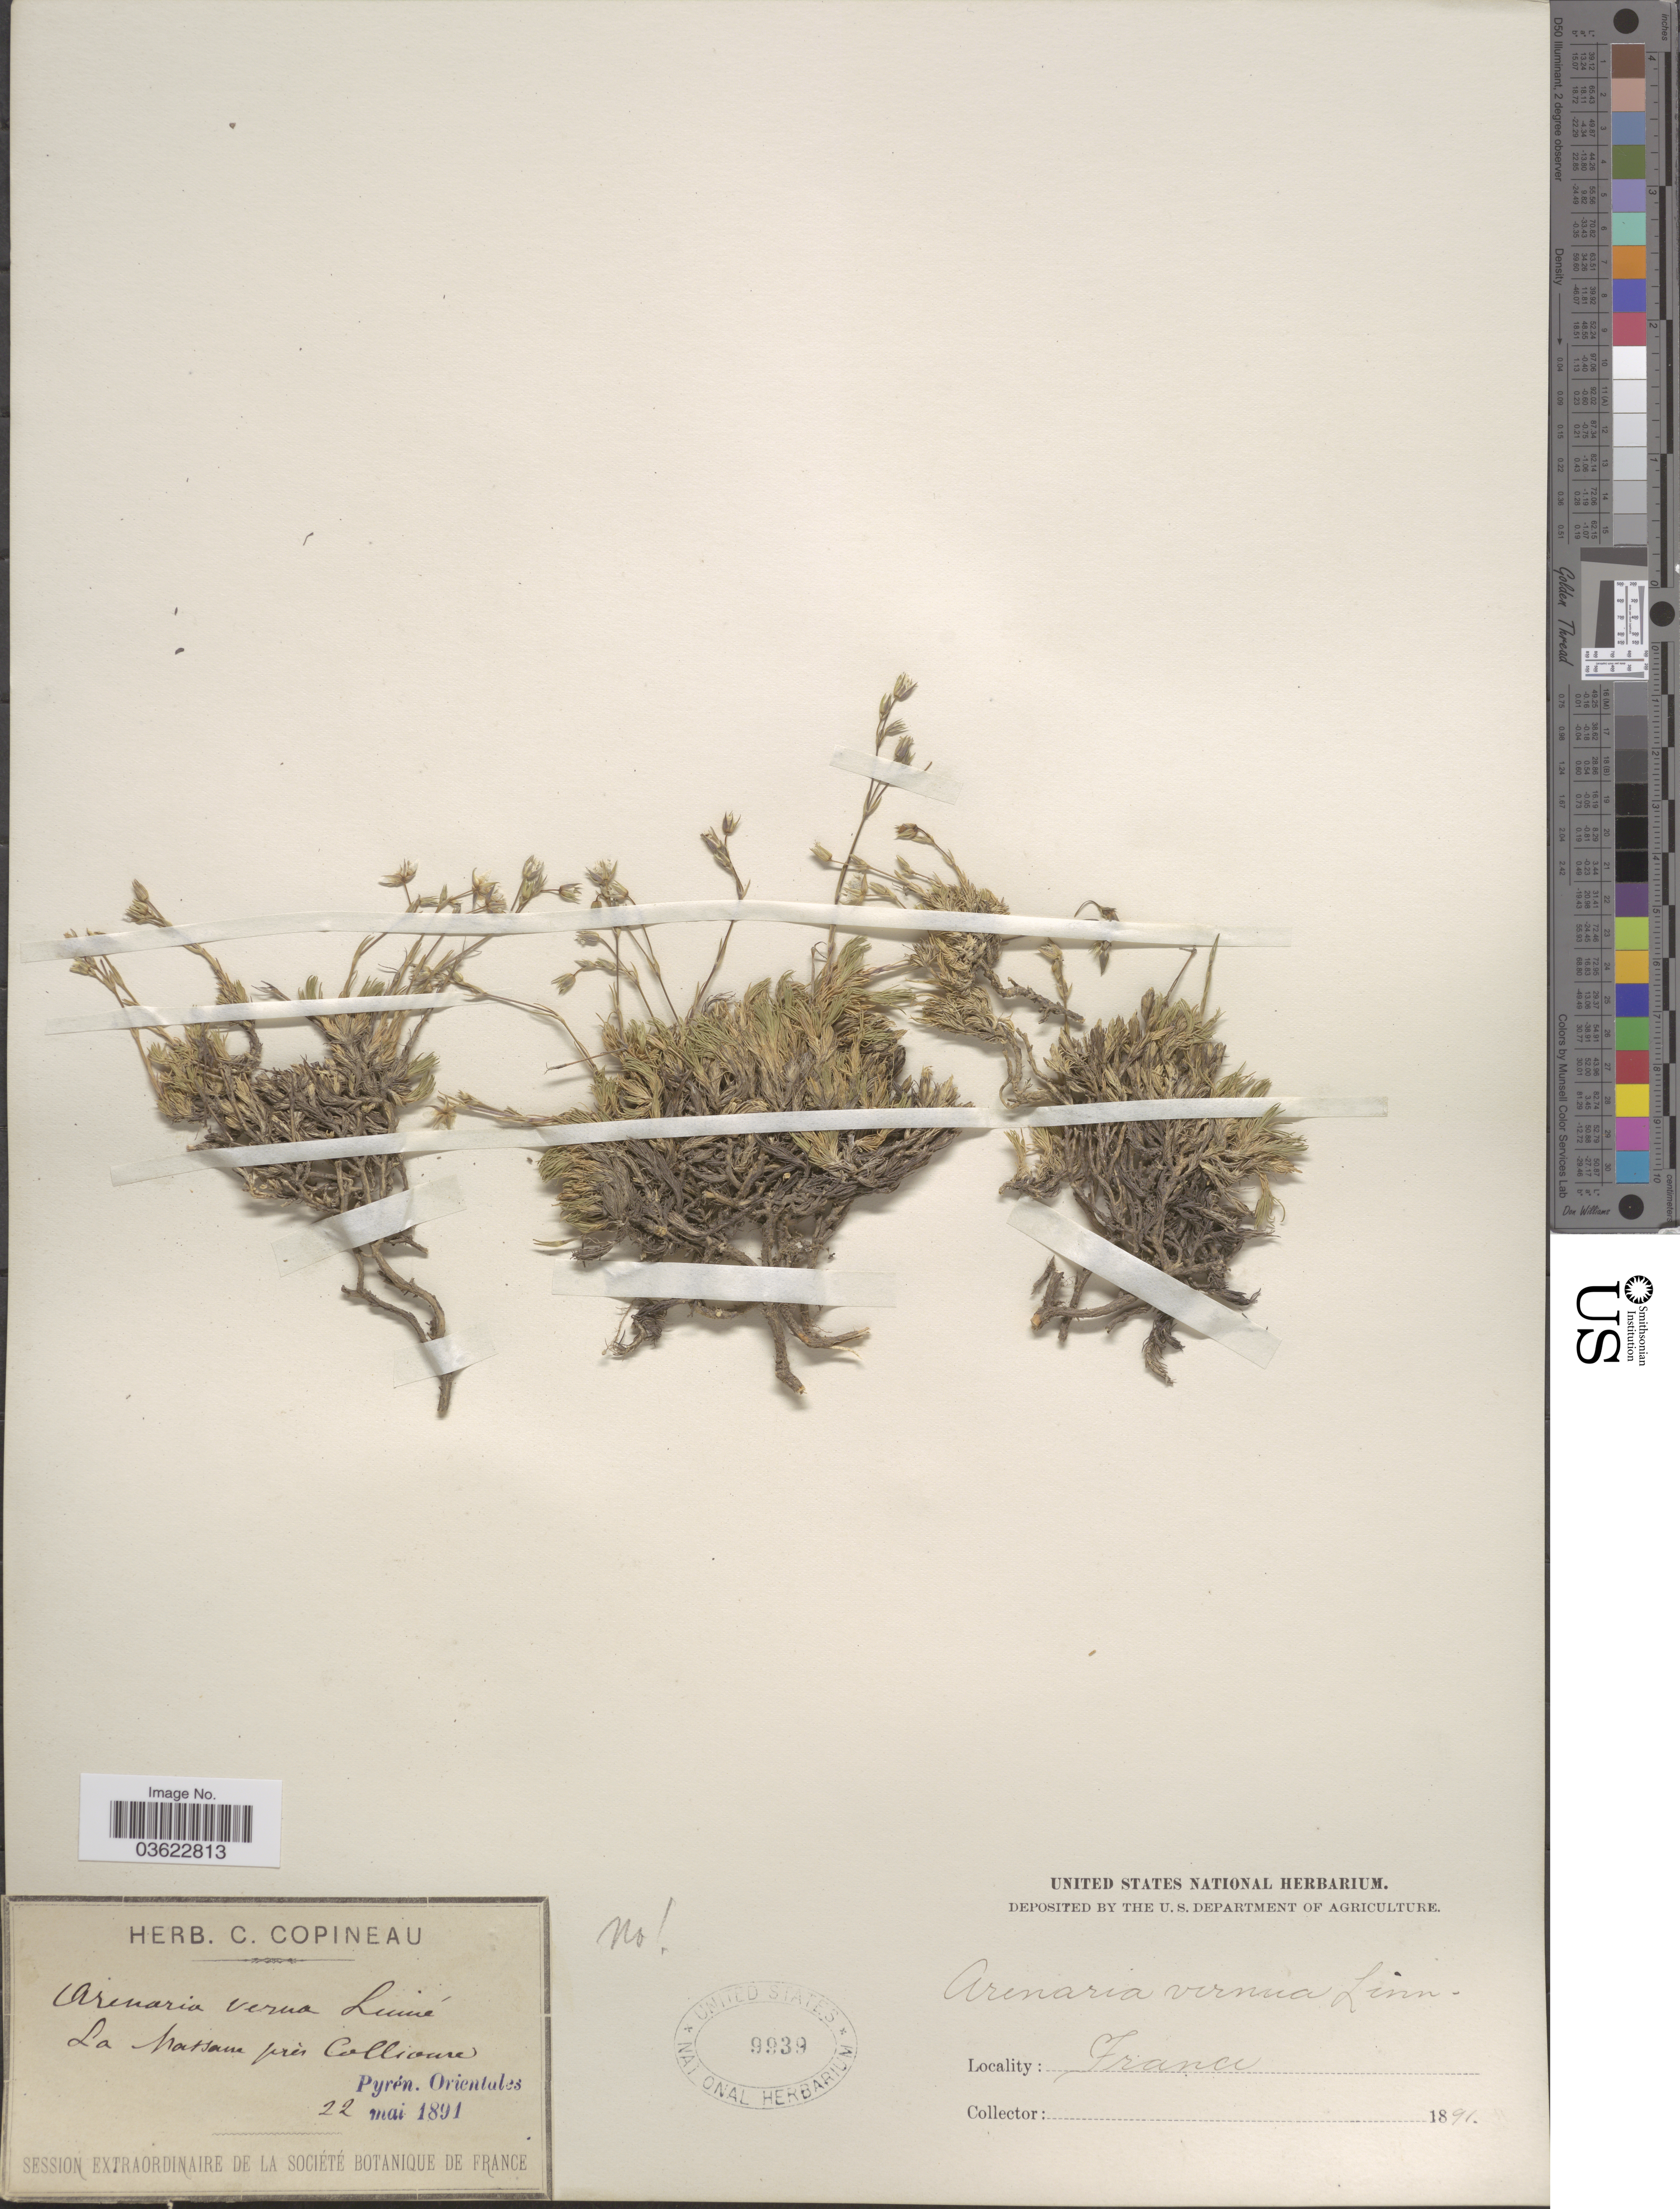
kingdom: Plantae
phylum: Tracheophyta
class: Magnoliopsida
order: Caryophyllales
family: Caryophyllaceae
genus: Arenaria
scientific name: Arenaria sp.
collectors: ex herb. C. Copineau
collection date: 1891-05-22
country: France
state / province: Occitanie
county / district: Pyrénées-Orientales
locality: La Massane près Collioure, Pyrén. Orientales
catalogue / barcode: US 9939